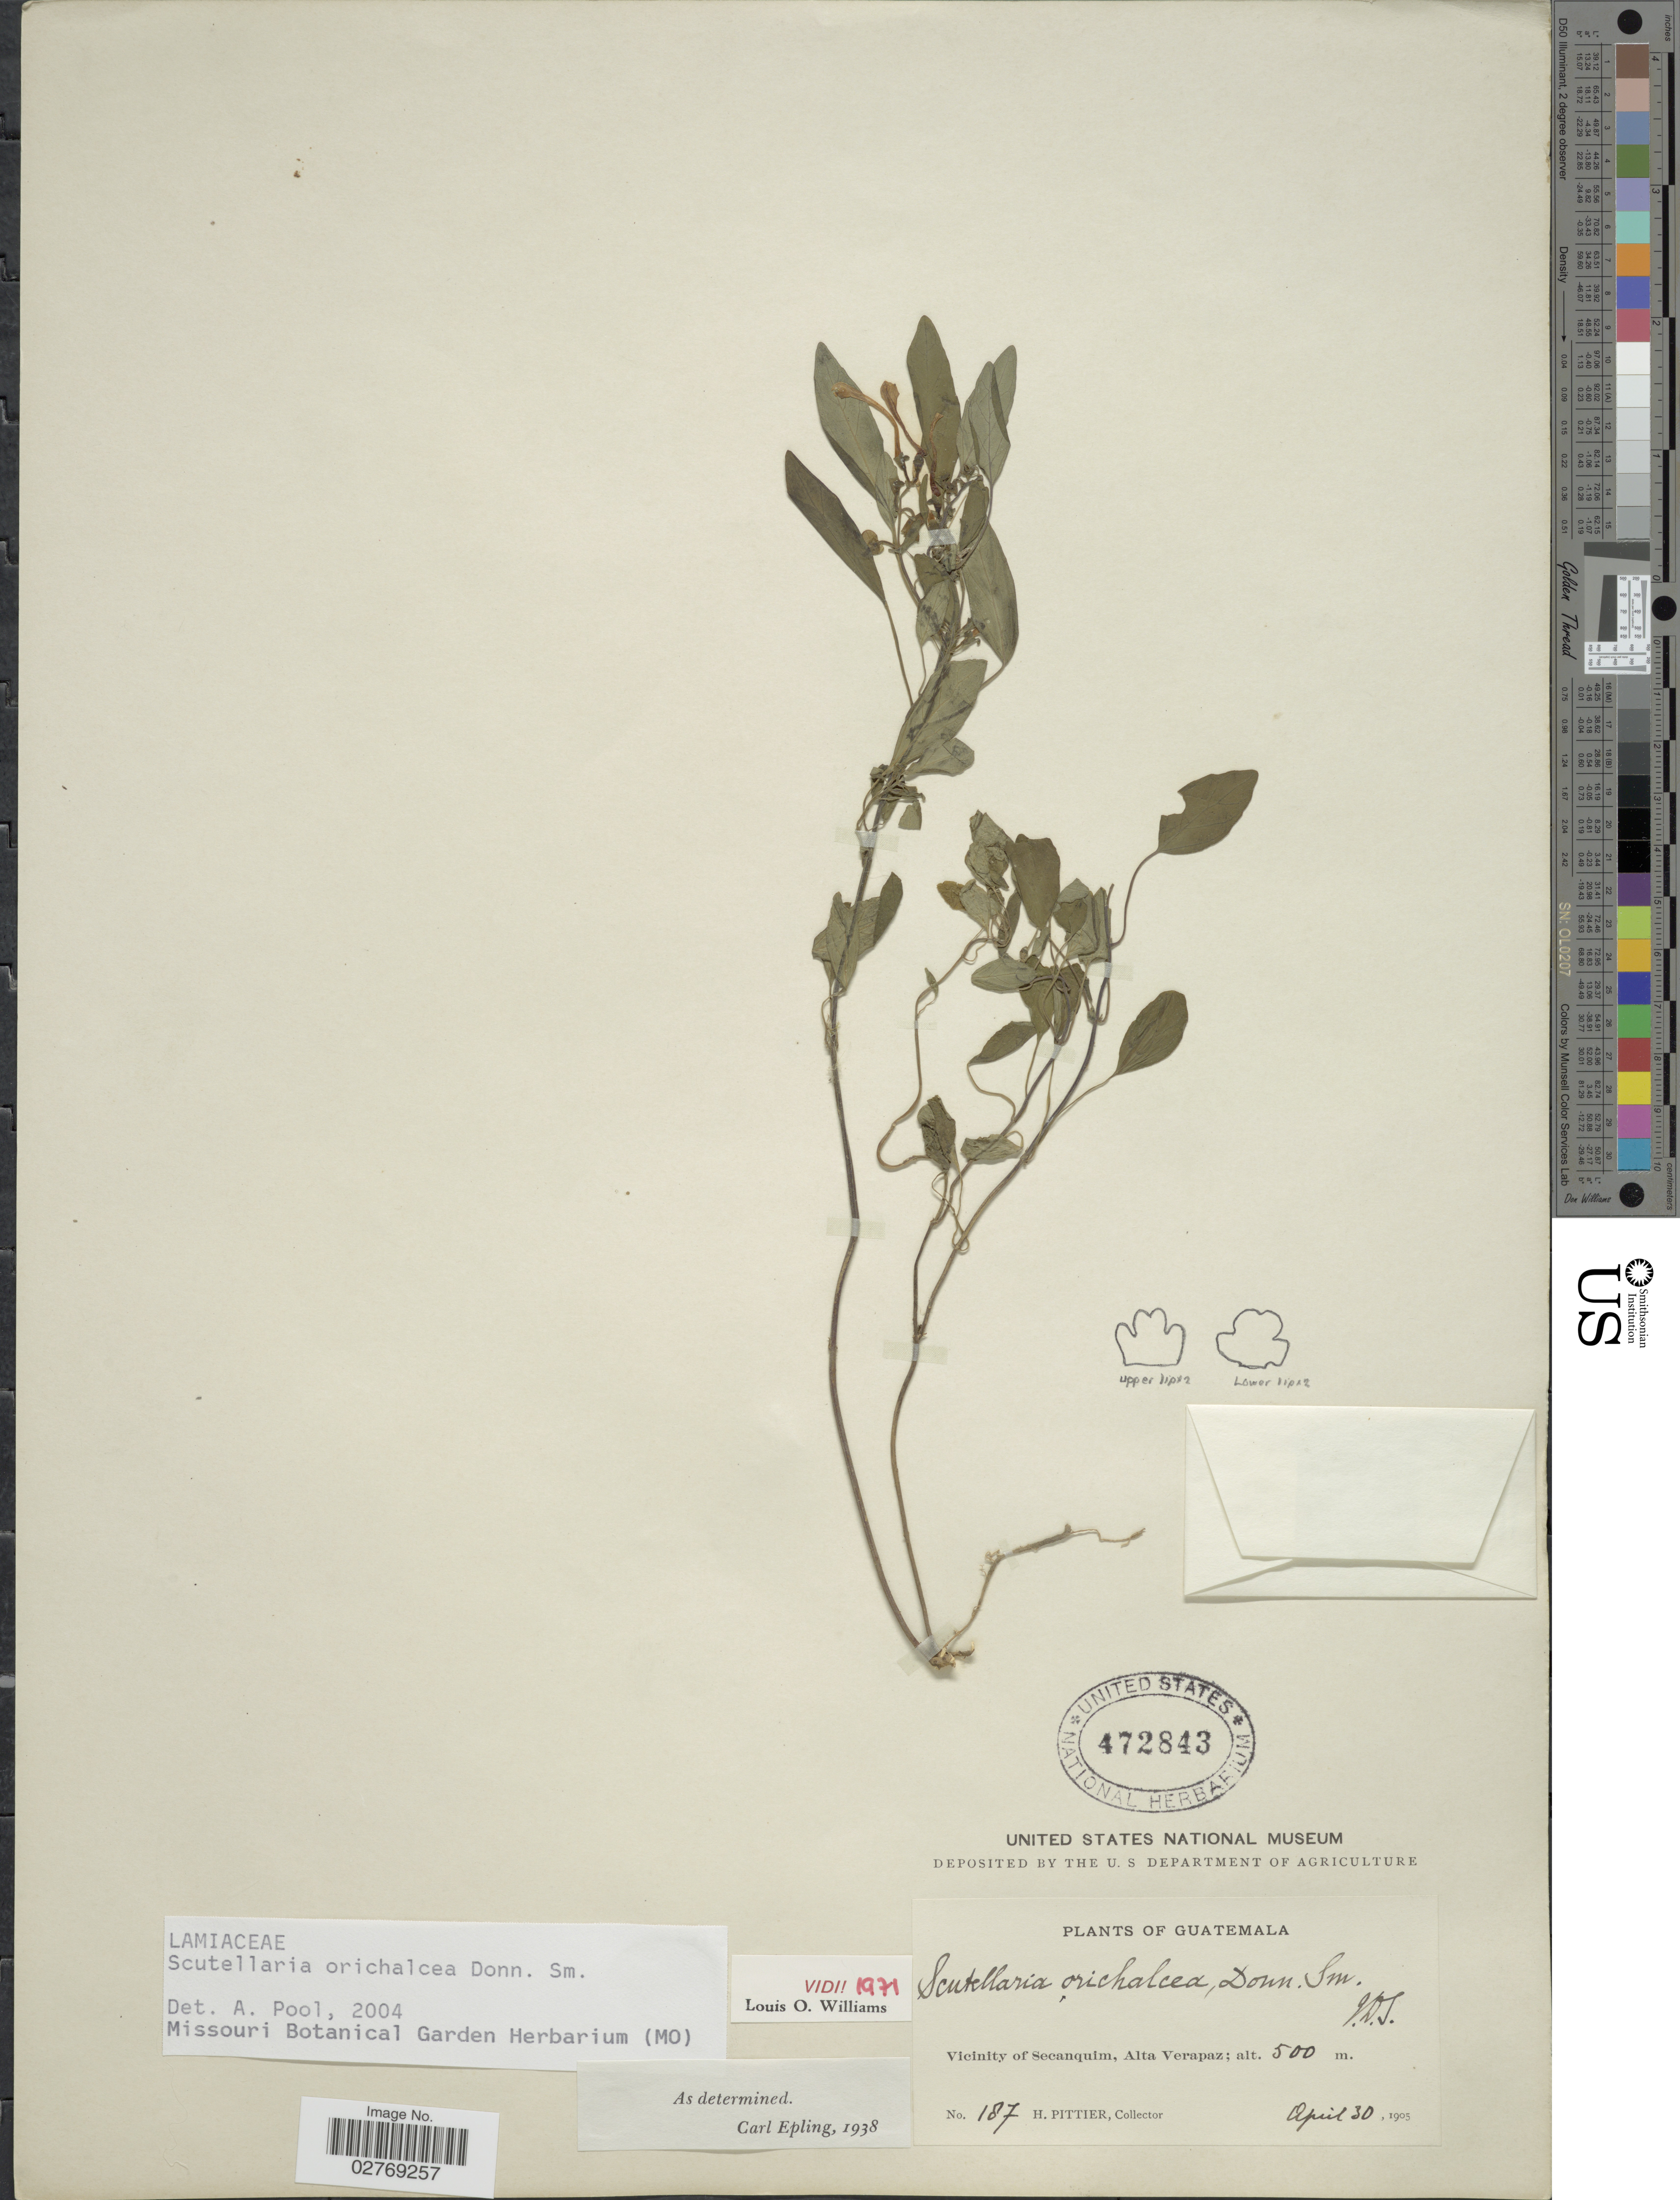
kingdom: Plantae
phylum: Tracheophyta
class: Magnoliopsida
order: Lamiales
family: Lamiaceae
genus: Scutellaria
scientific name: Scutellaria orichalcea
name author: Donn. Sm.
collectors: H. F. Pittier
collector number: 187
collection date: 1905-04-30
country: Guatemala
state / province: Alta Verapaz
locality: Vicinity of Secanquim.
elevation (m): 500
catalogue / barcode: US 472843